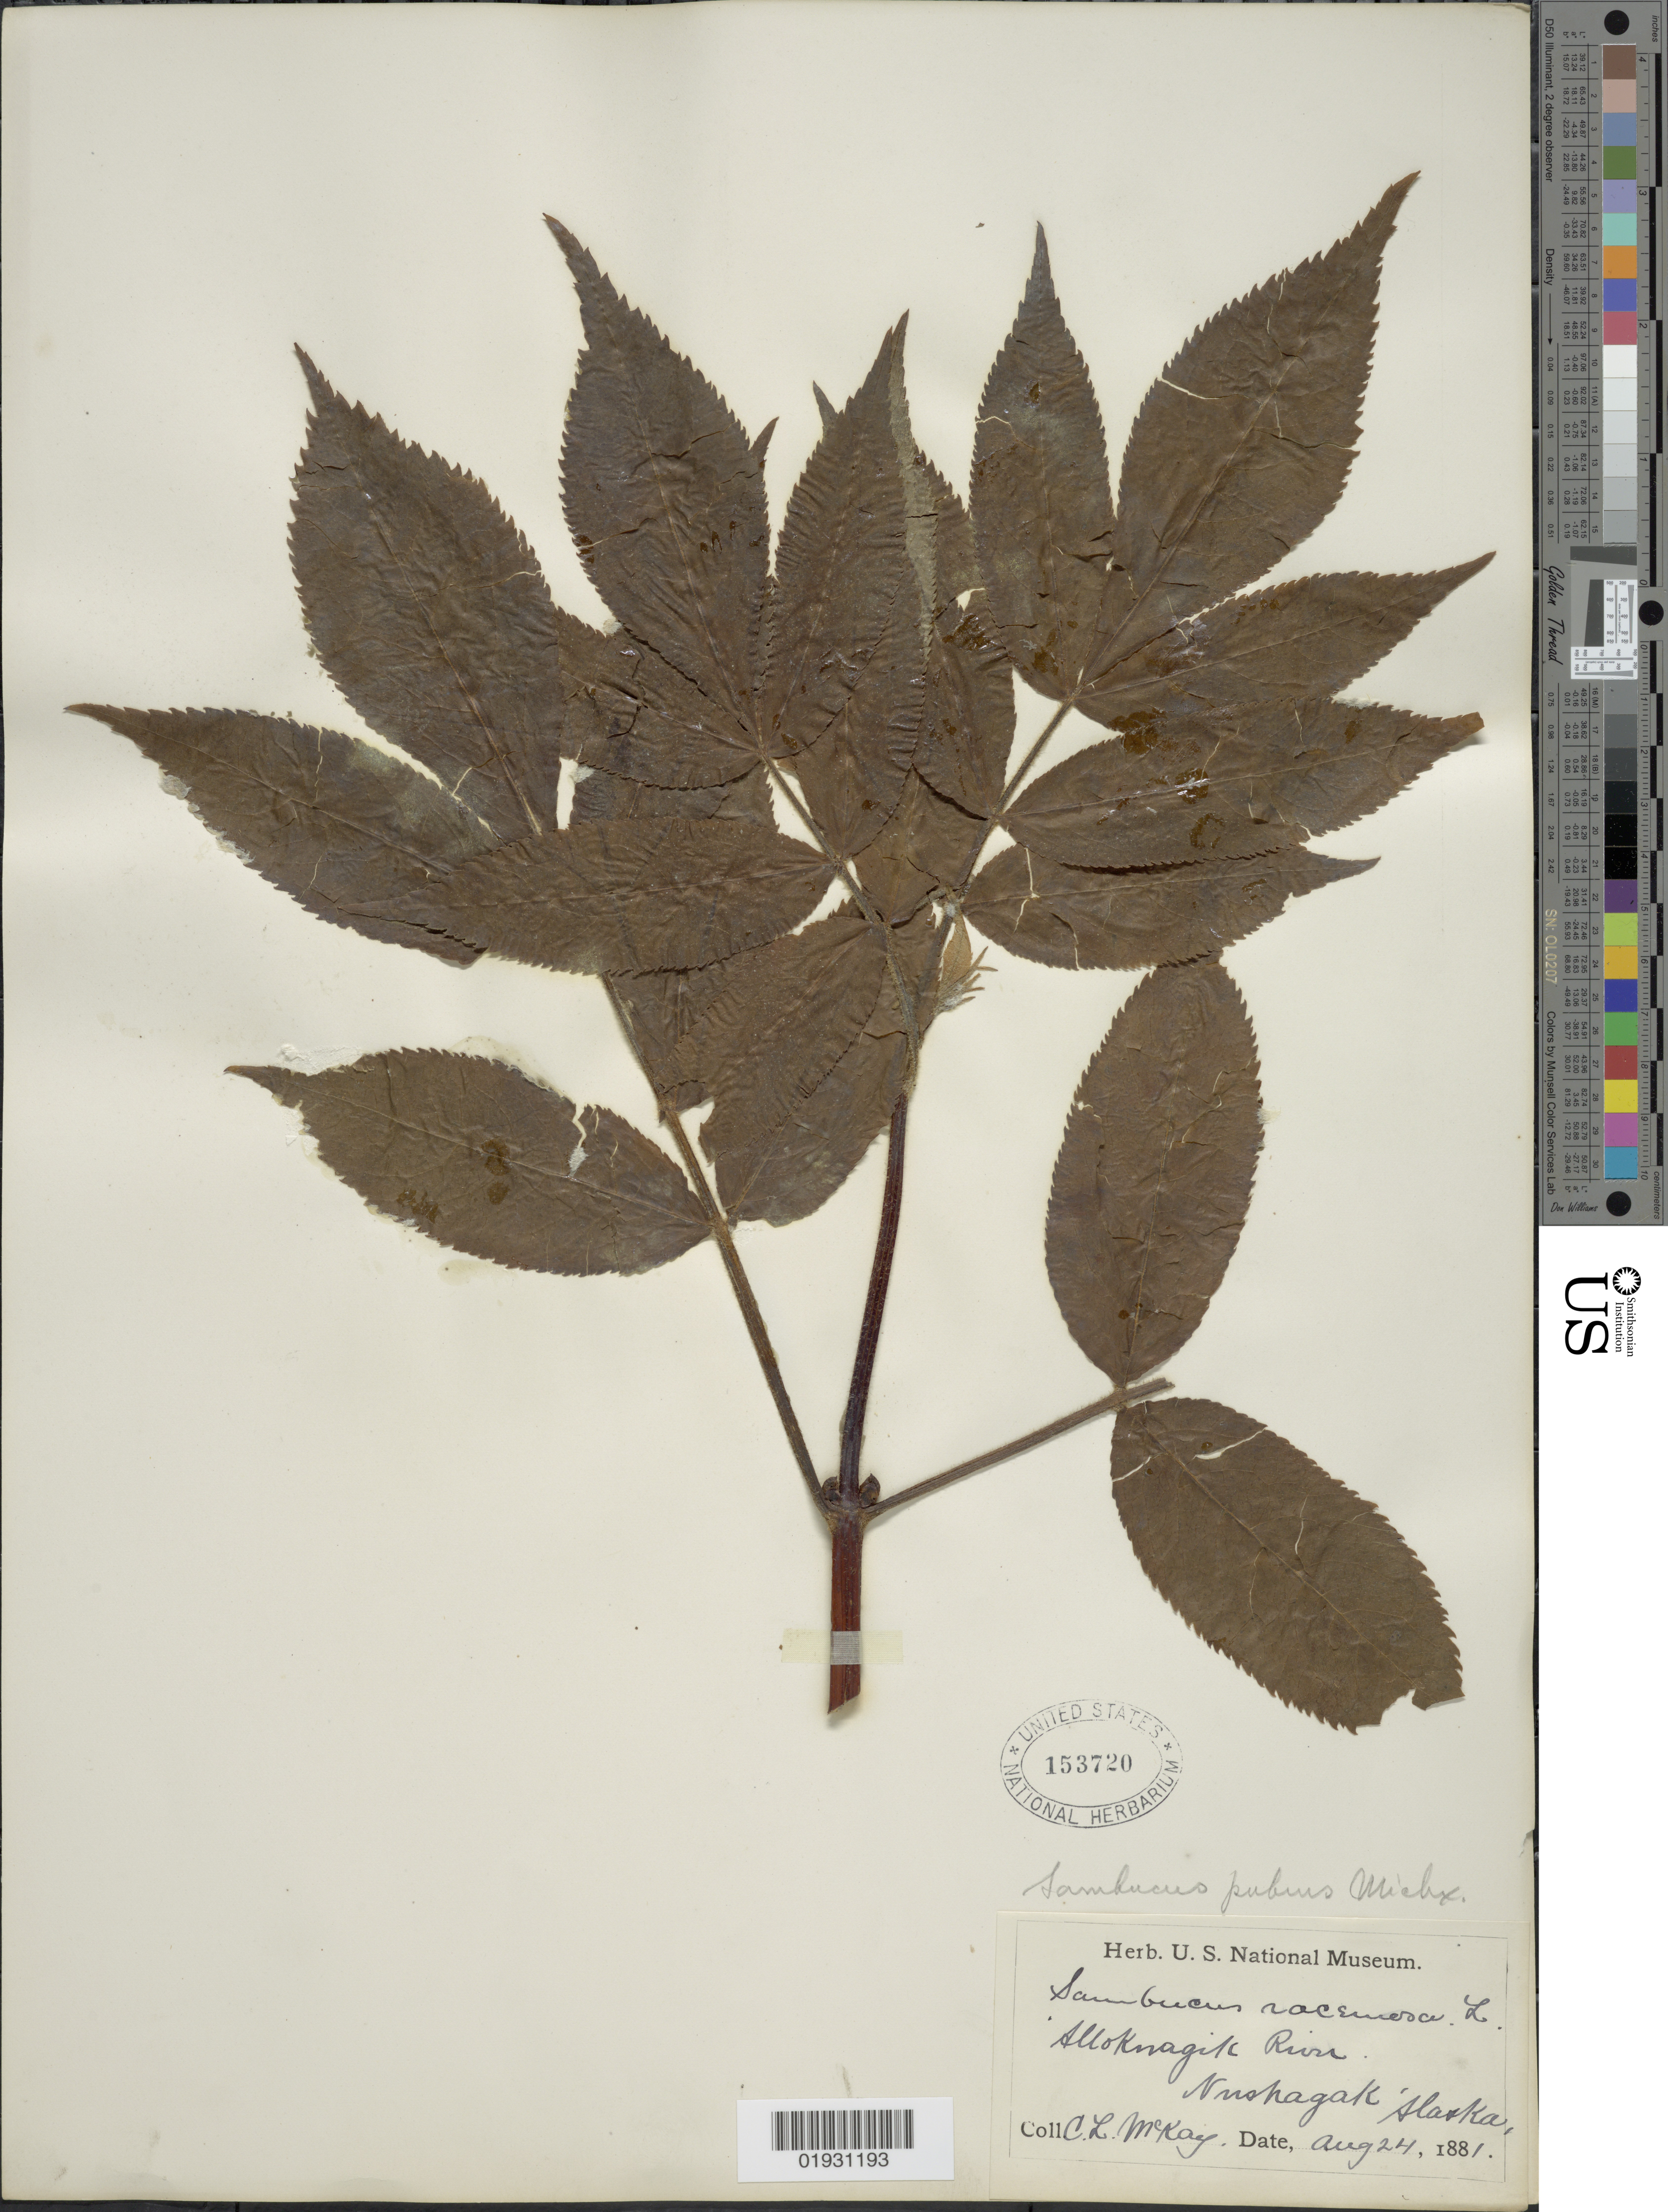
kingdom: Plantae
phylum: Tracheophyta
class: Magnoliopsida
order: Dipsacales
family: Viburnaceae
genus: Sambucus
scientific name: Sambucus pubens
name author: Michx.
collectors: C. McKay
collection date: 1881-08-24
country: United States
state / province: Alaska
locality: Alloknagik River. Nushagak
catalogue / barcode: US 153720